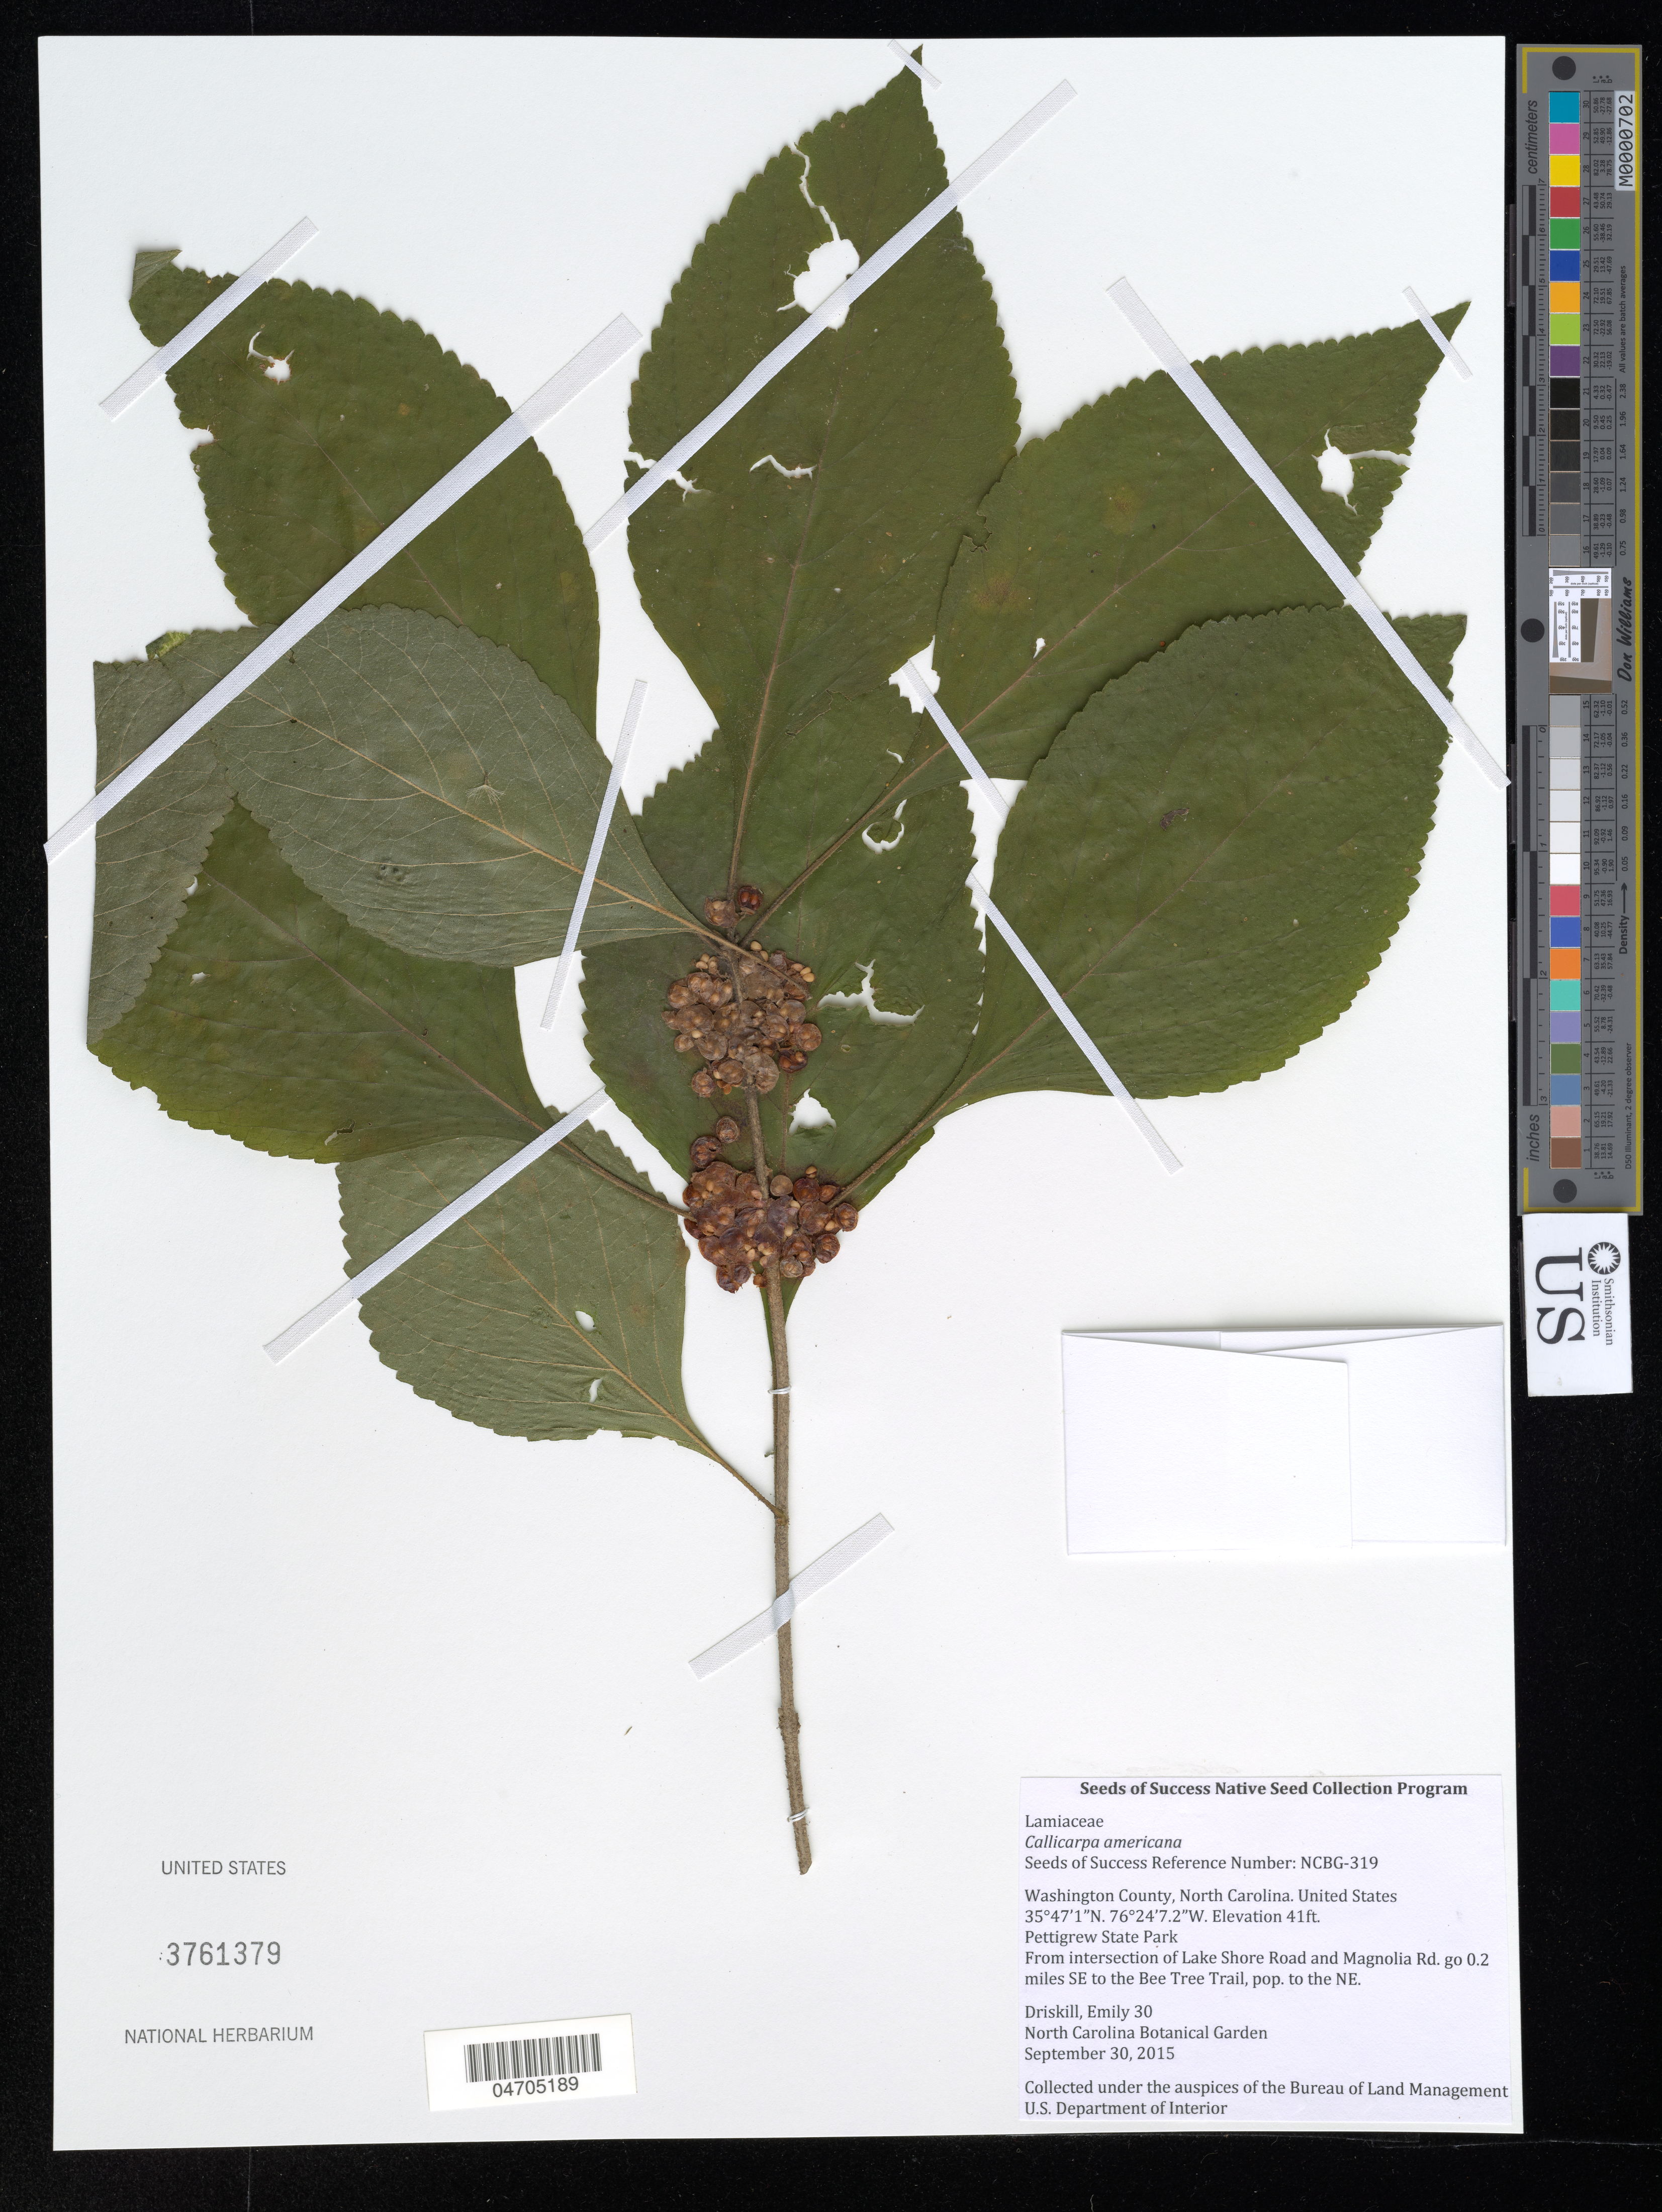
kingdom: Plantae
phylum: Tracheophyta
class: Magnoliopsida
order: Lamiales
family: Lamiaceae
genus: Callicarpa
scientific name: Callicarpa americana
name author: L.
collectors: E. Driskill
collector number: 30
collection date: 2015-09-30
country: United States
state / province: North Carolina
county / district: Washington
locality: Washington County. Pettigrew State Park. From intersection of Lake Shore Road and Magnolia Rd. go 0.2 miles SE to the Bee Tree Trail, pop. to the NE.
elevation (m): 12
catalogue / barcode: US 3761379